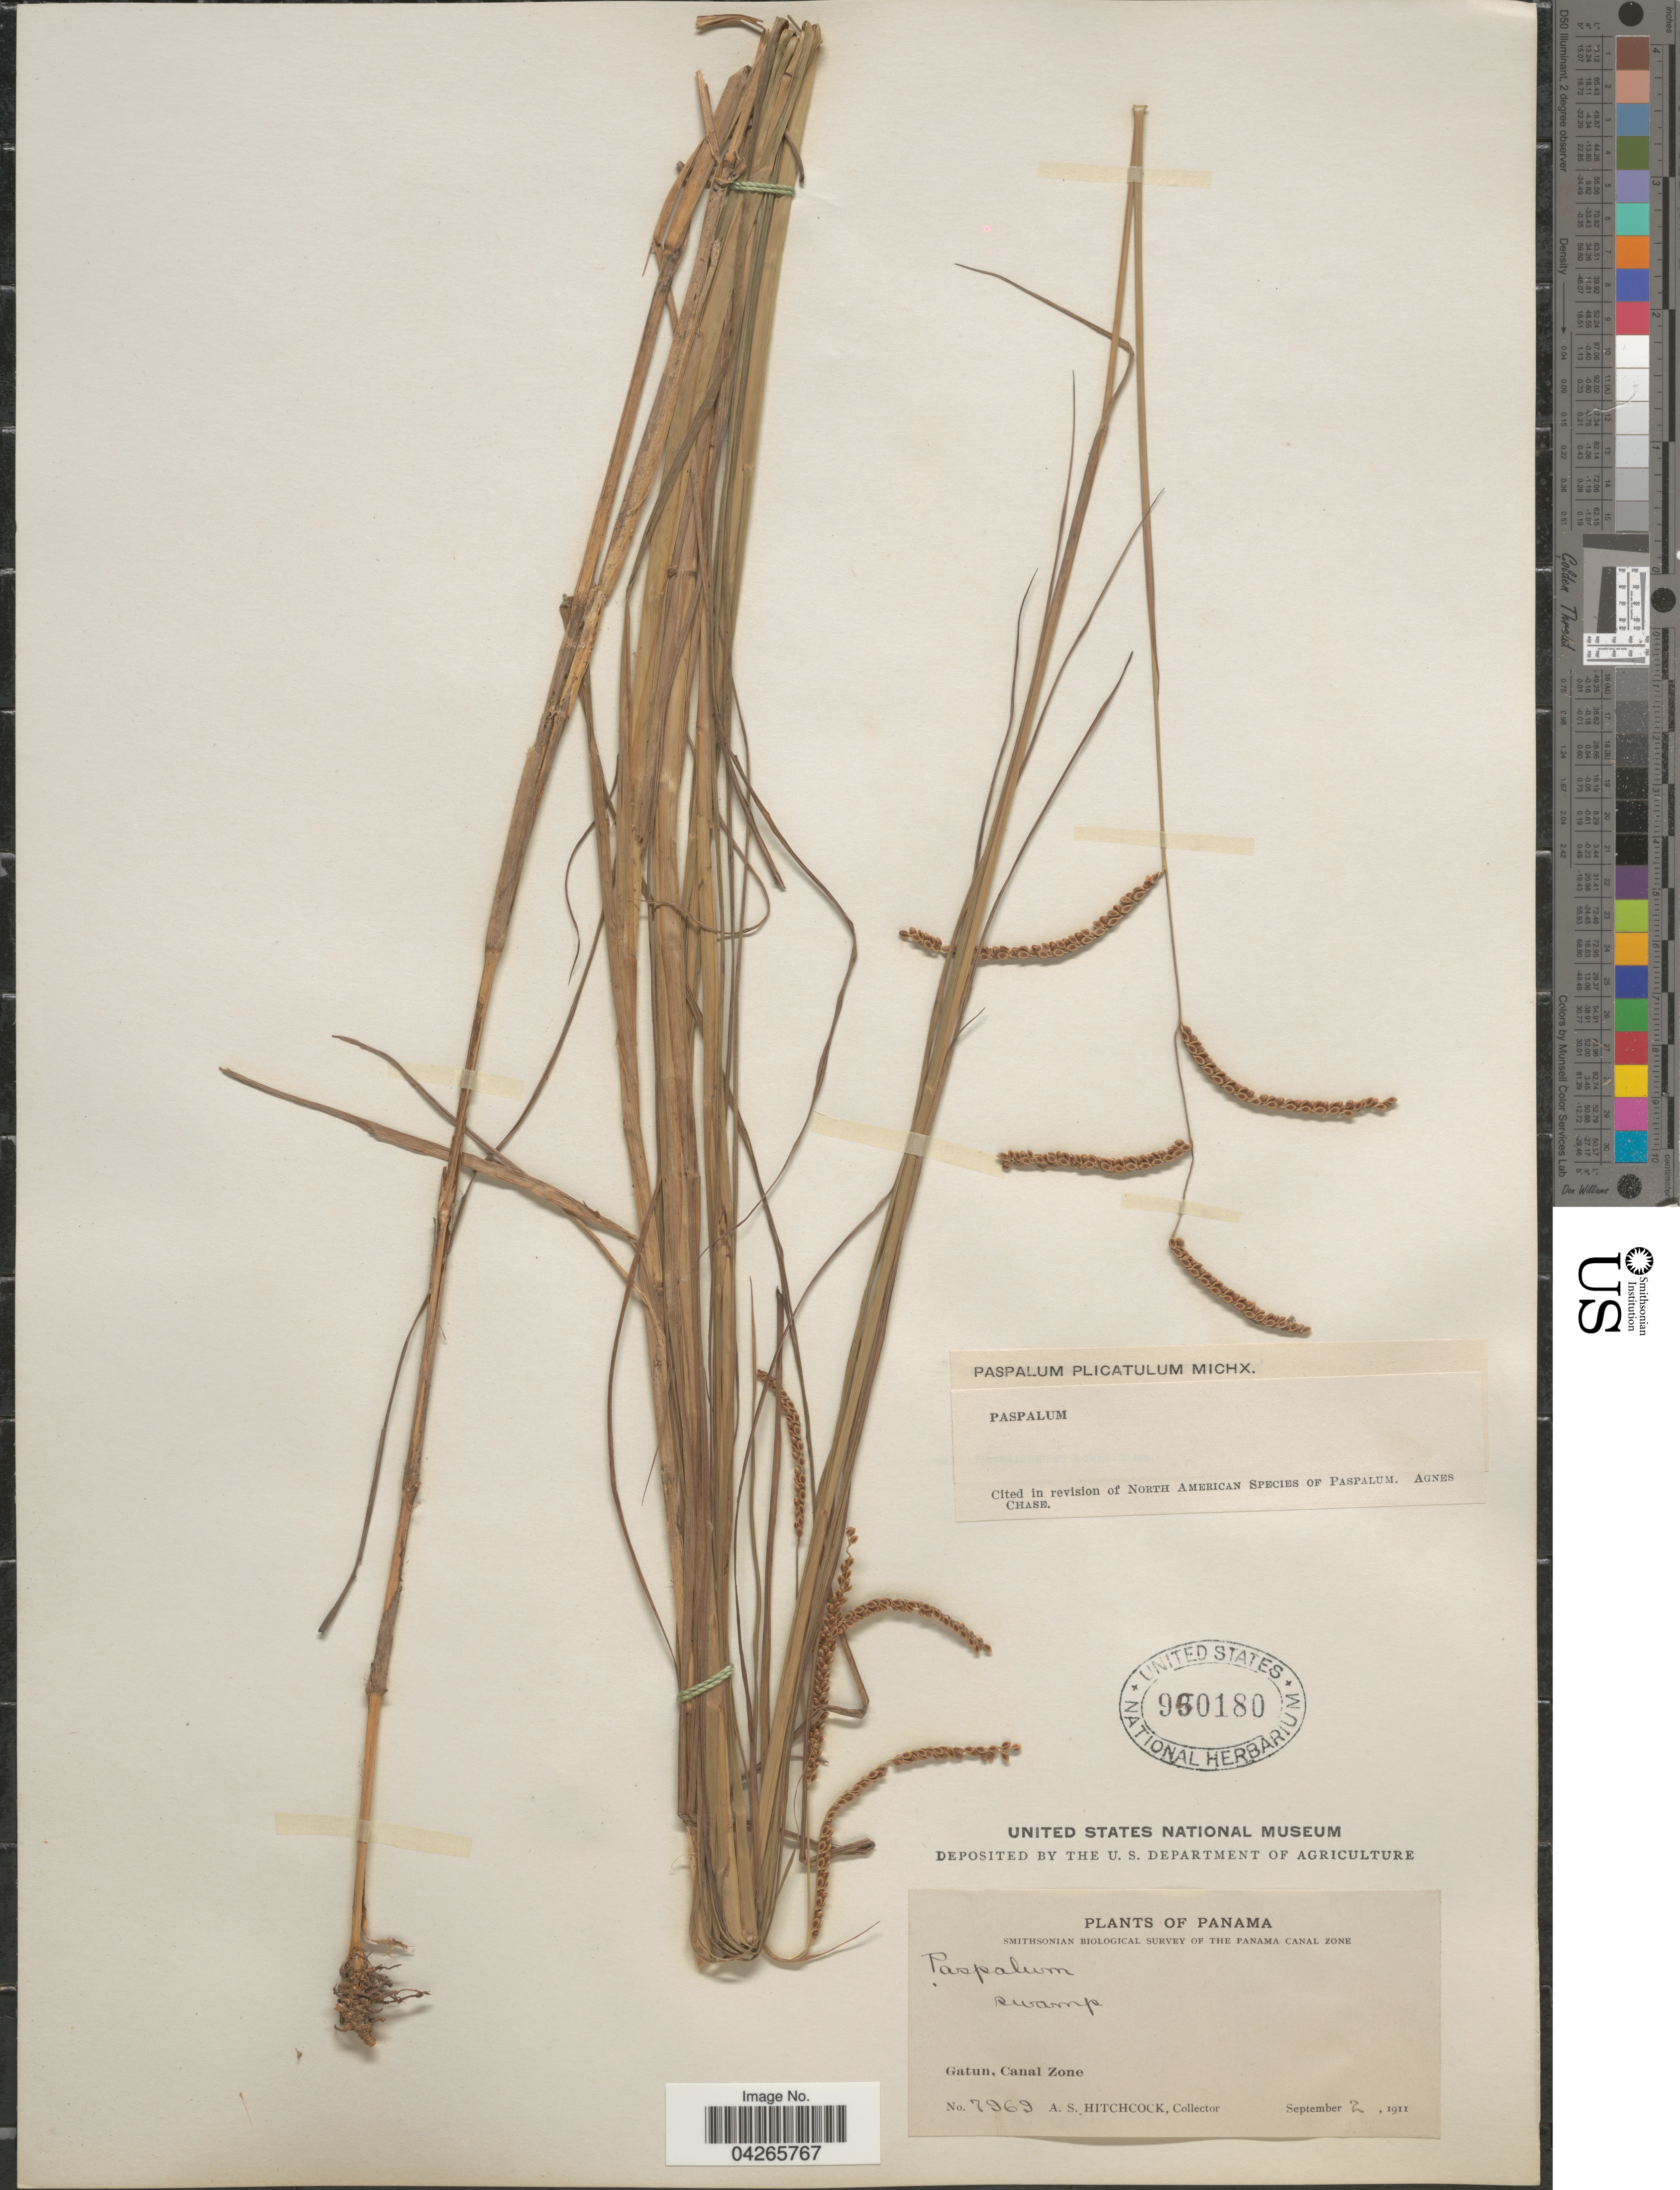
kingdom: Plantae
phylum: Tracheophyta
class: Liliopsida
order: Poales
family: Poaceae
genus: Paspalum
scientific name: Paspalum plicatulum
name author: Michx.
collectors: A. S. Hitchcock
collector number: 7969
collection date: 1911-09-02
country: Panama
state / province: Colón / Panamá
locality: Smithsonian Biological Survey of the Panama Canal Zone. Gatun, Canal Zone.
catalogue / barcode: US 950180